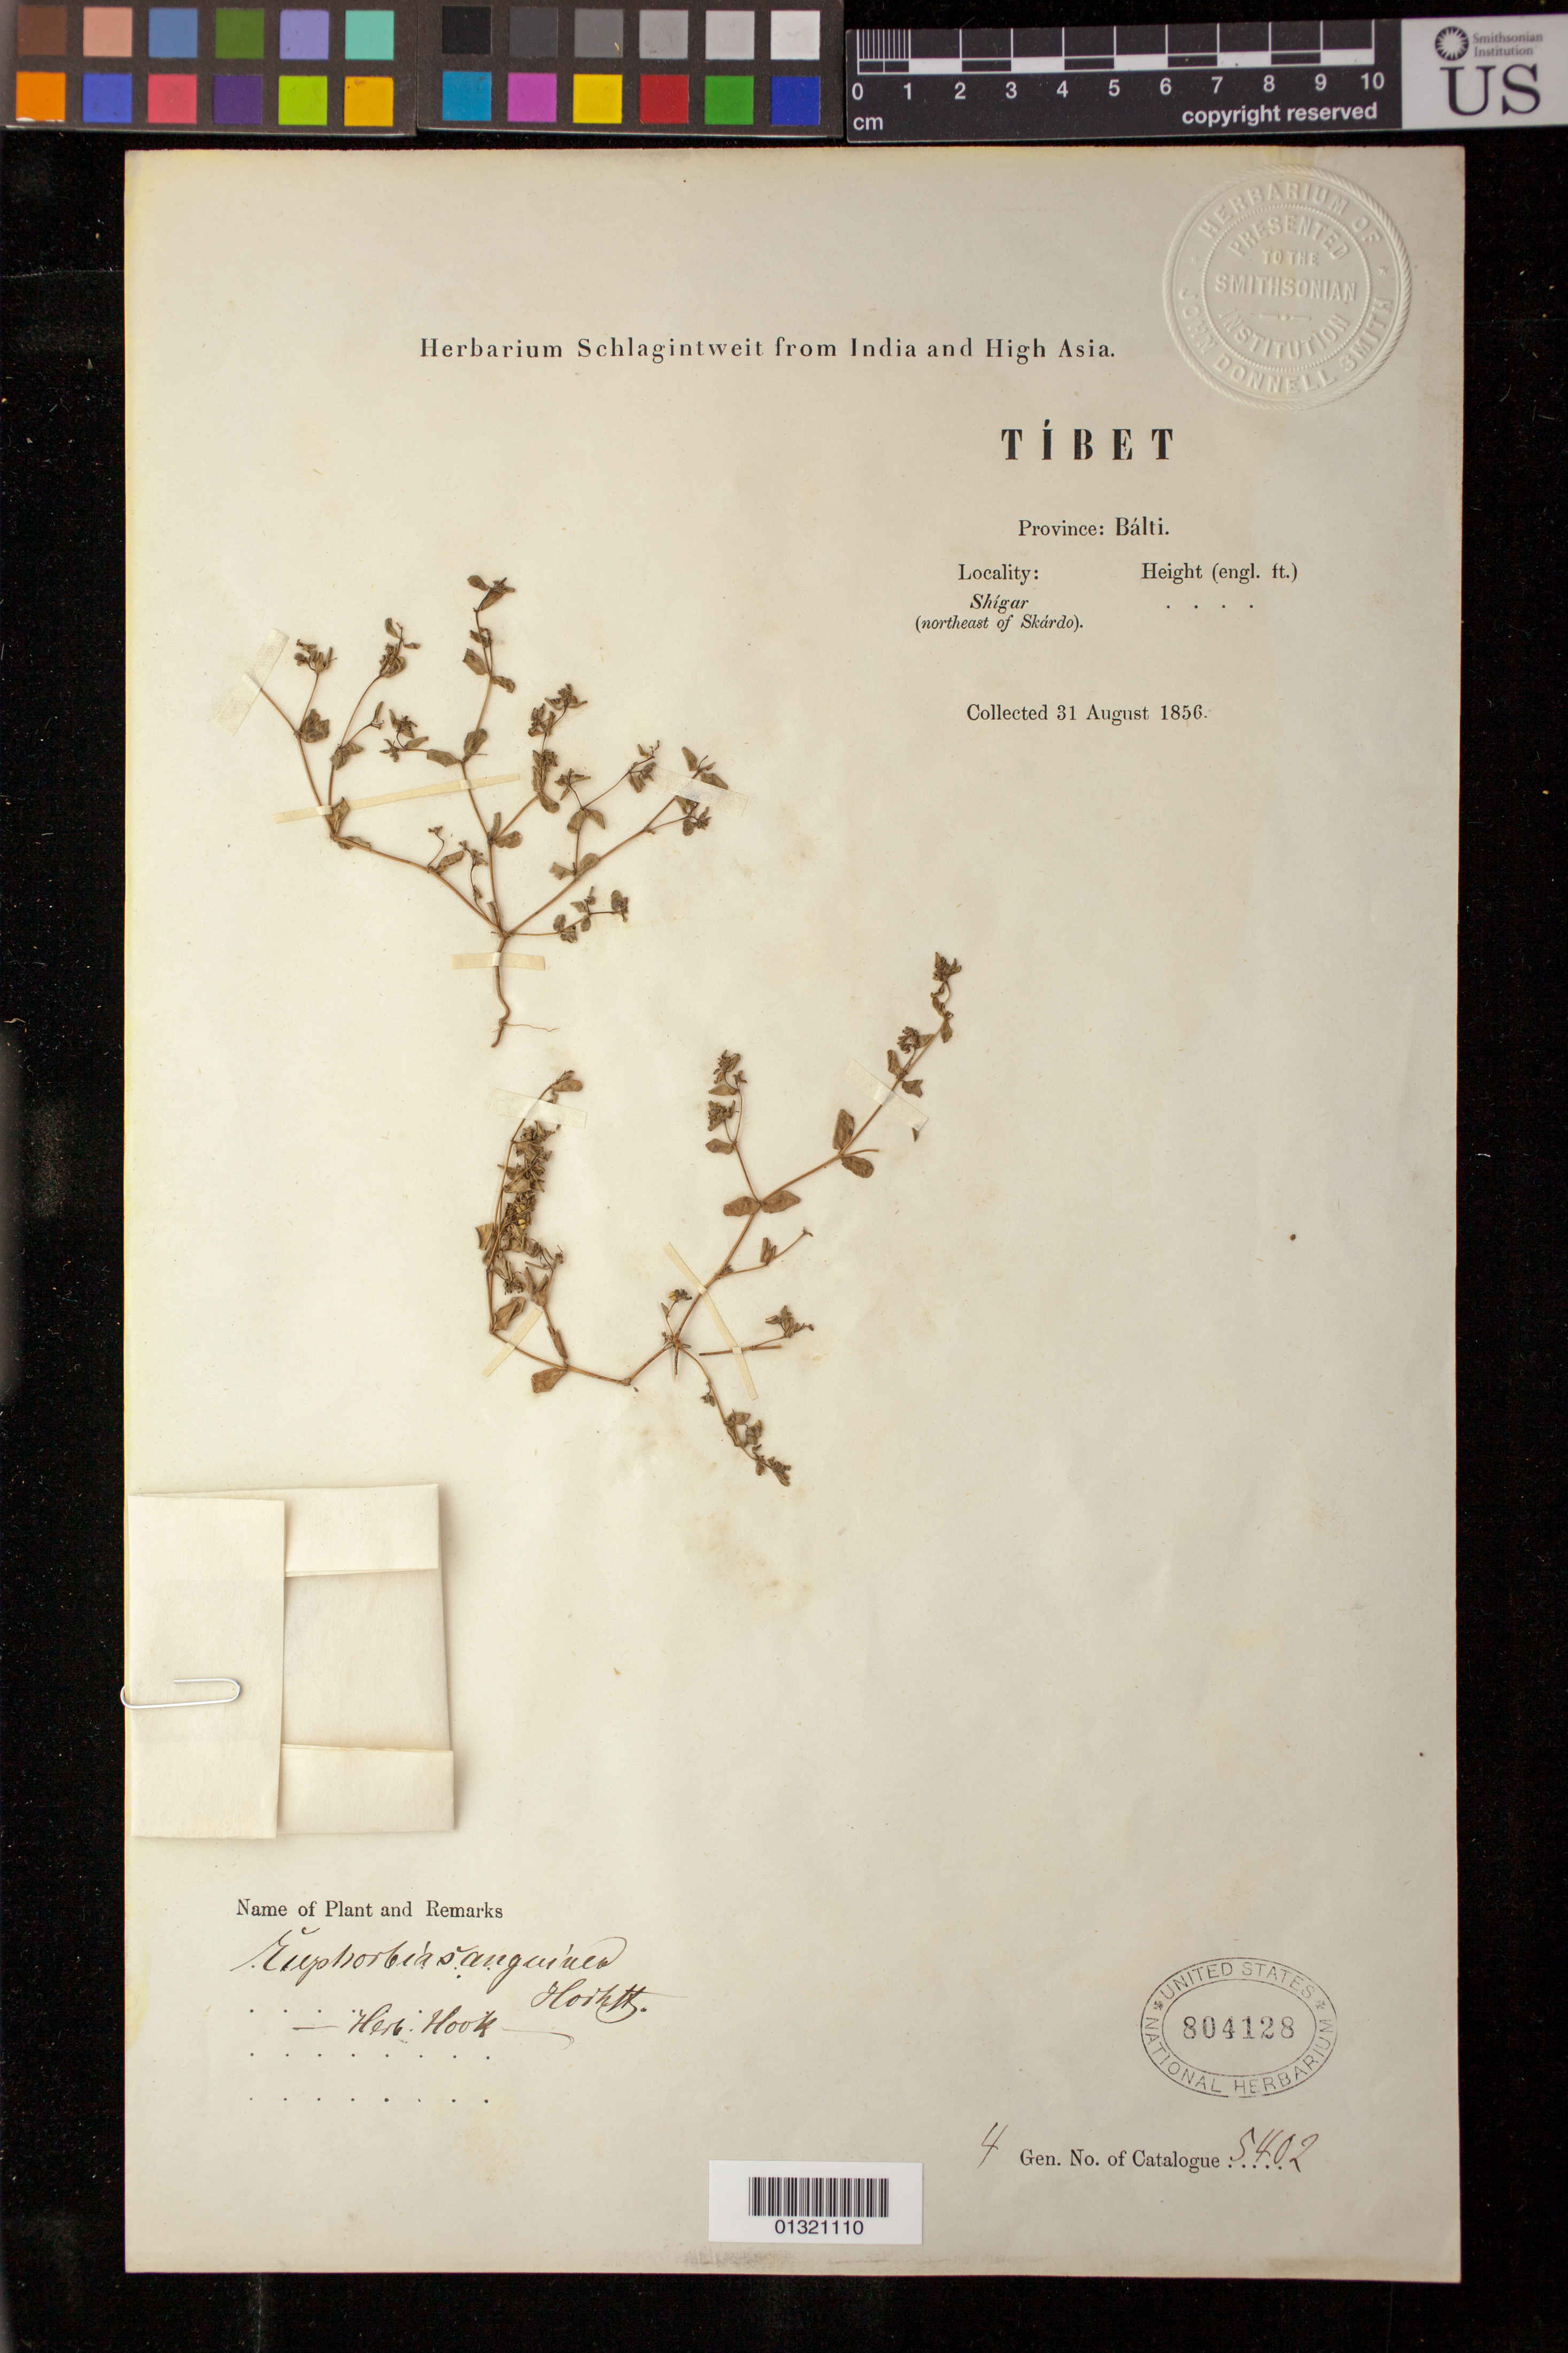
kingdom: Plantae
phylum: Tracheophyta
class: Magnoliopsida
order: Malpighiales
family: Euphorbiaceae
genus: Euphorbia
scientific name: Euphorbia inaequilatera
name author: Sond.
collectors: H. A. von Schlagintweit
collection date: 1856-08-31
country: Pakistan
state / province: Gilgit-Baltistan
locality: Shigar (northeast of Skárdo) Balti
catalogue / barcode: US 804128